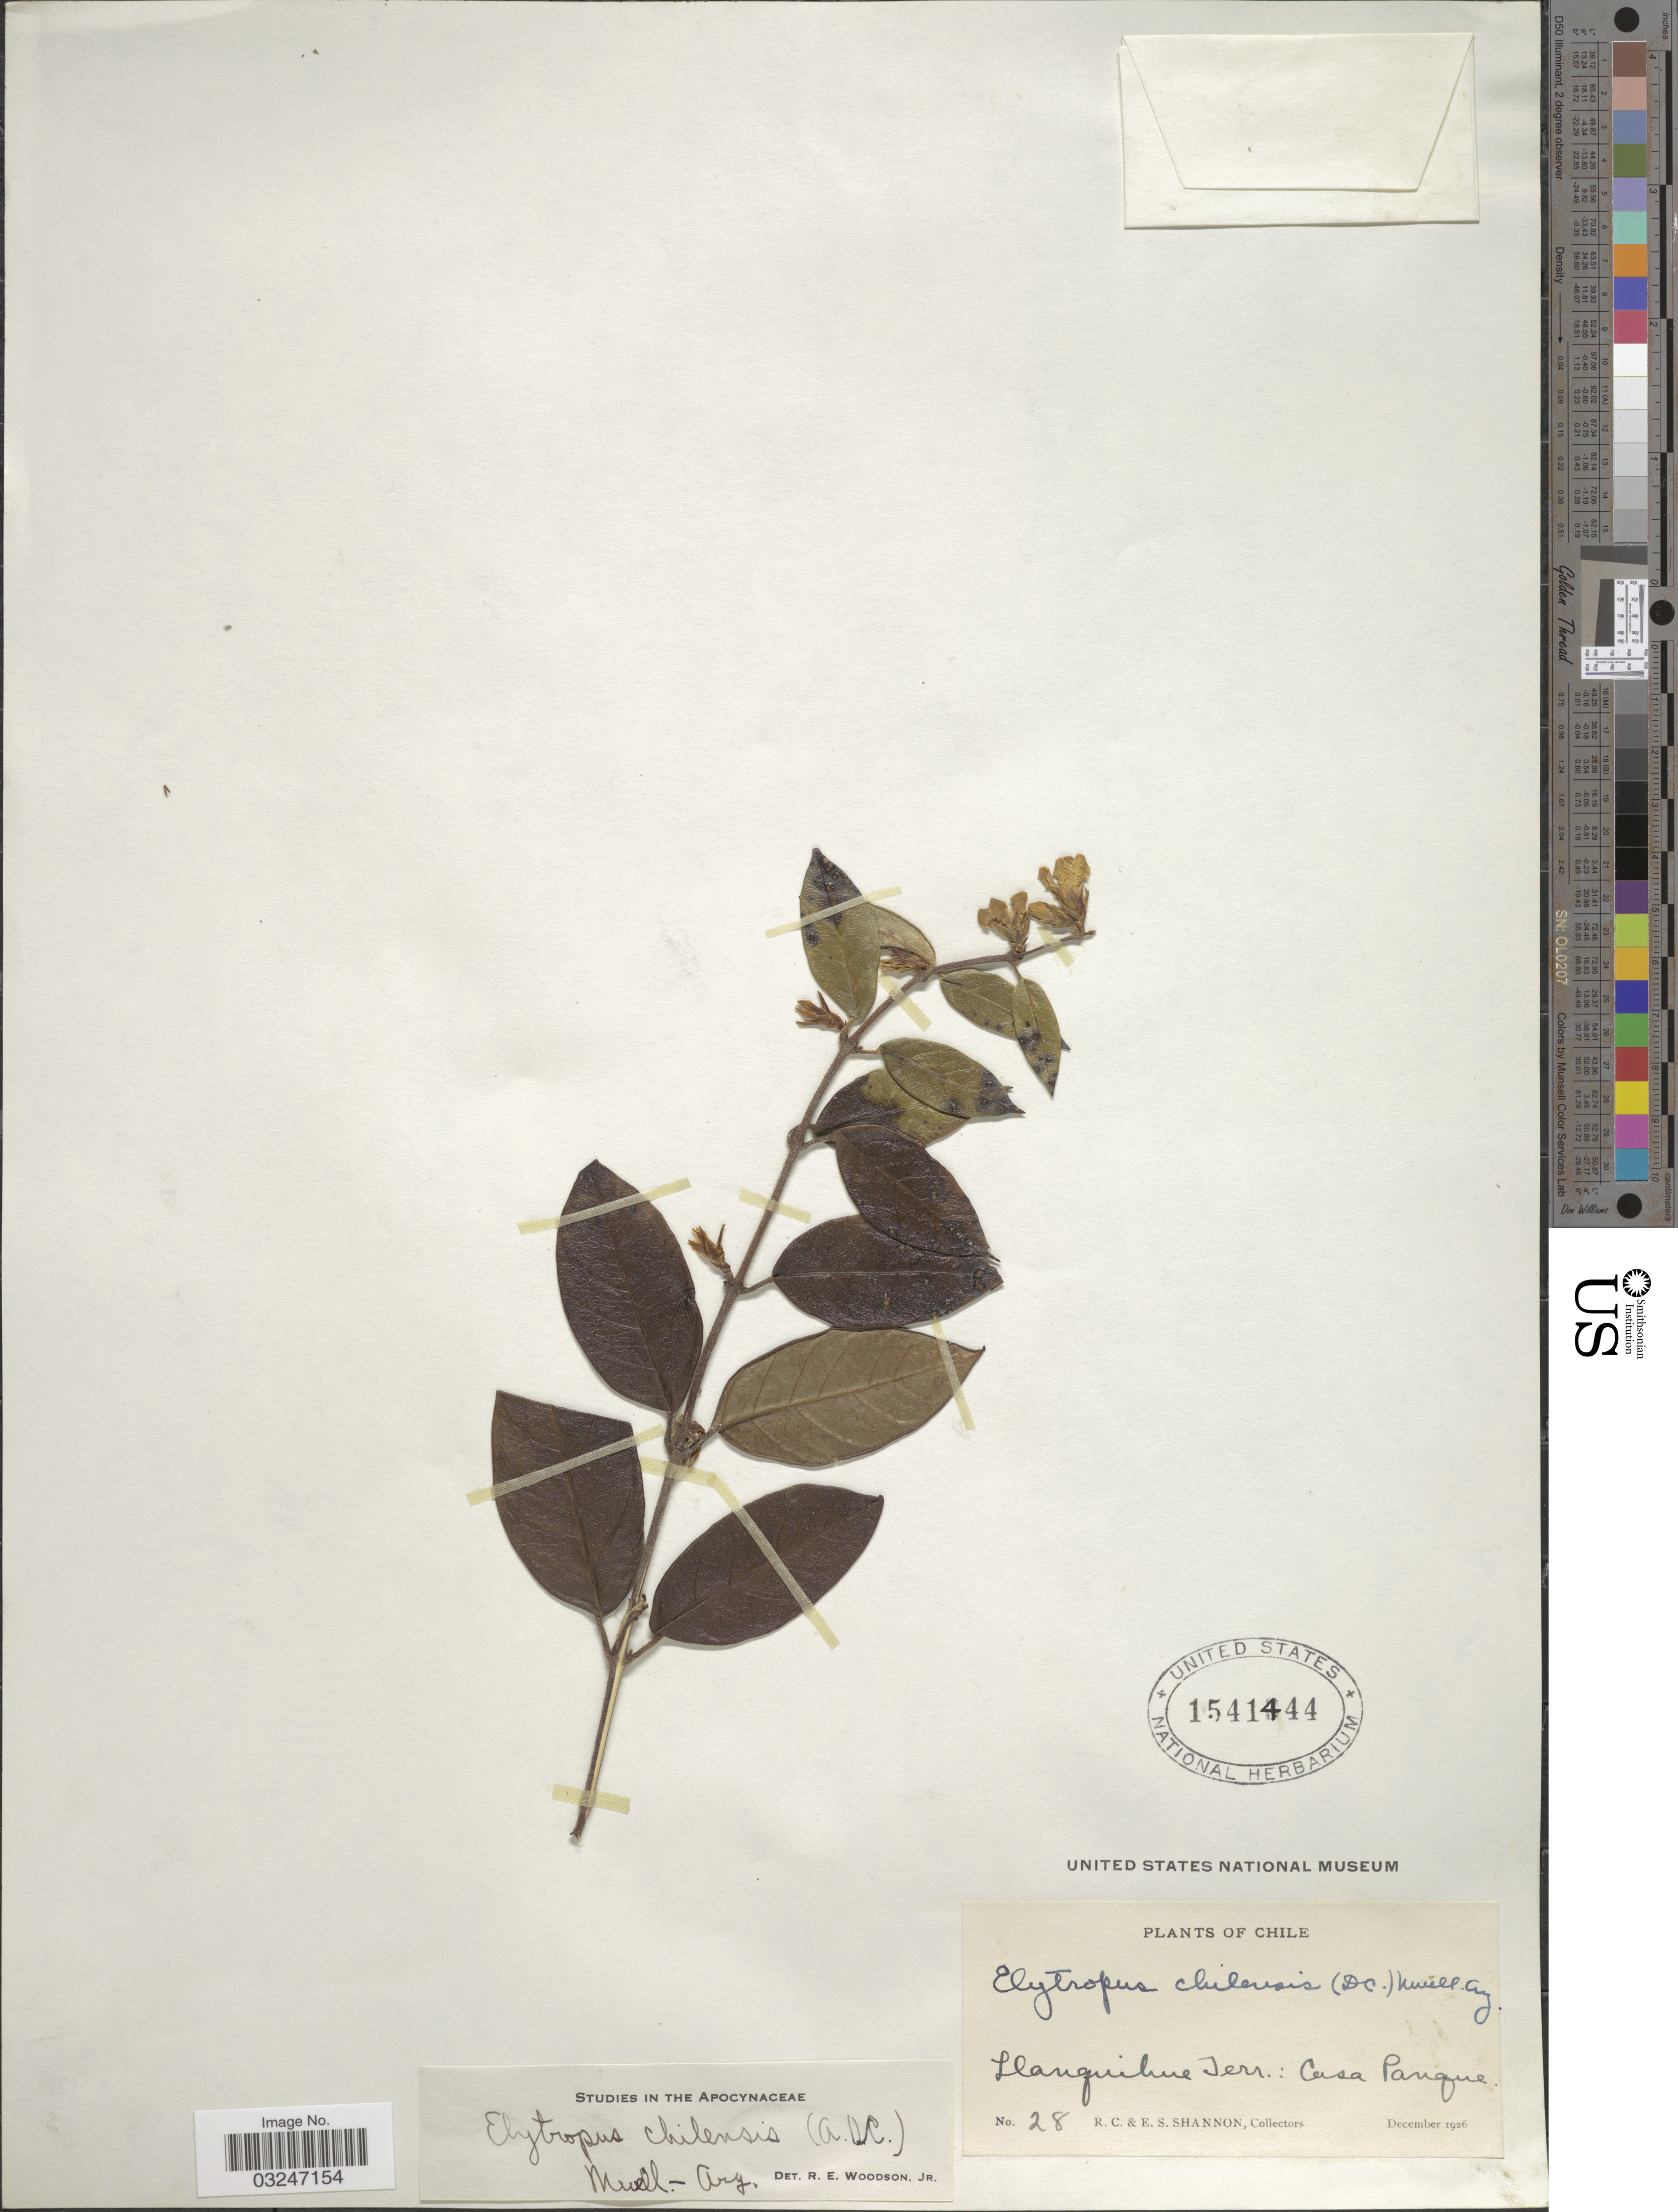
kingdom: Plantae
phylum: Tracheophyta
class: Magnoliopsida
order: Gentianales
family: Apocynaceae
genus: Elytropus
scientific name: Elytropus chilensis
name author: (A. DC.) Müll. Arg.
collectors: R. Shannon & E. Shannon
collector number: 28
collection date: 1926-12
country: Chile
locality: Llanquihue Terr.: Casa Pangue.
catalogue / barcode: US 1541444